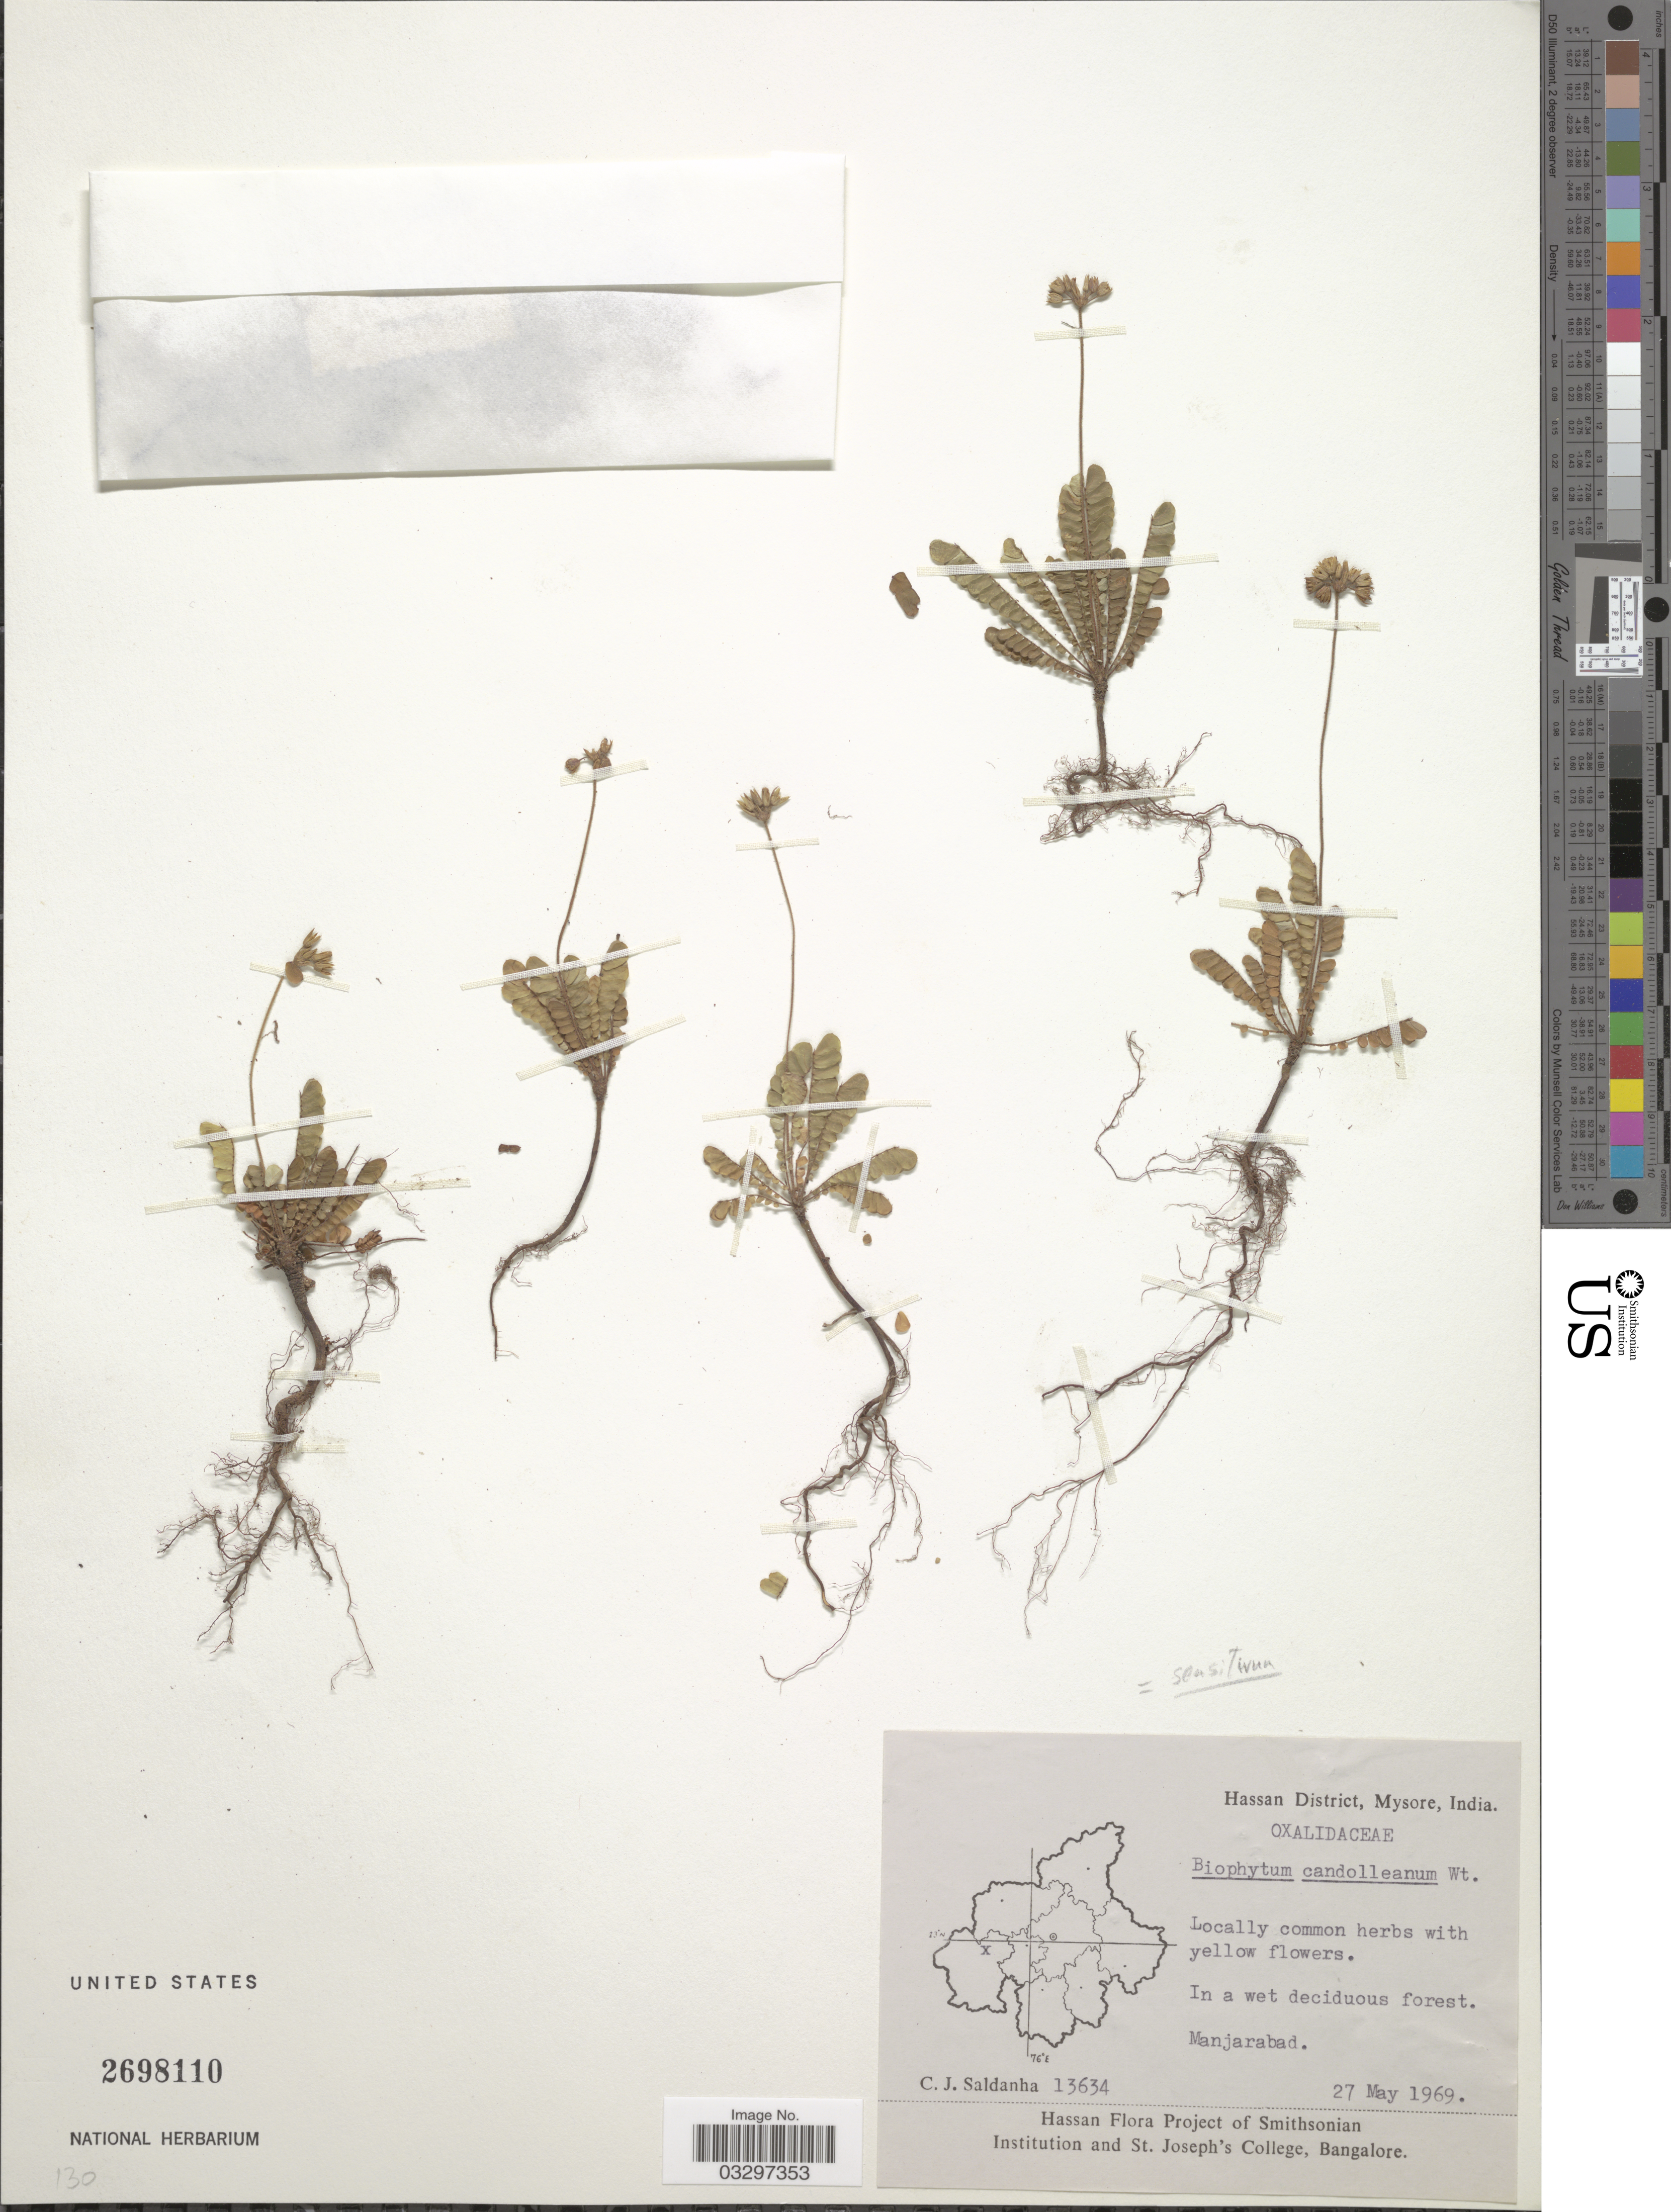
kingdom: Plantae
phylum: Tracheophyta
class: Magnoliopsida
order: Oxalidales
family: Oxalidaceae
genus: Biophytum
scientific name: Biophytum sp.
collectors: C. J. Saldanha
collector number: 13634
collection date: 1969-05-27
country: India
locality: Hassan District, Mysore. Manjarabad.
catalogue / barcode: US 2698110